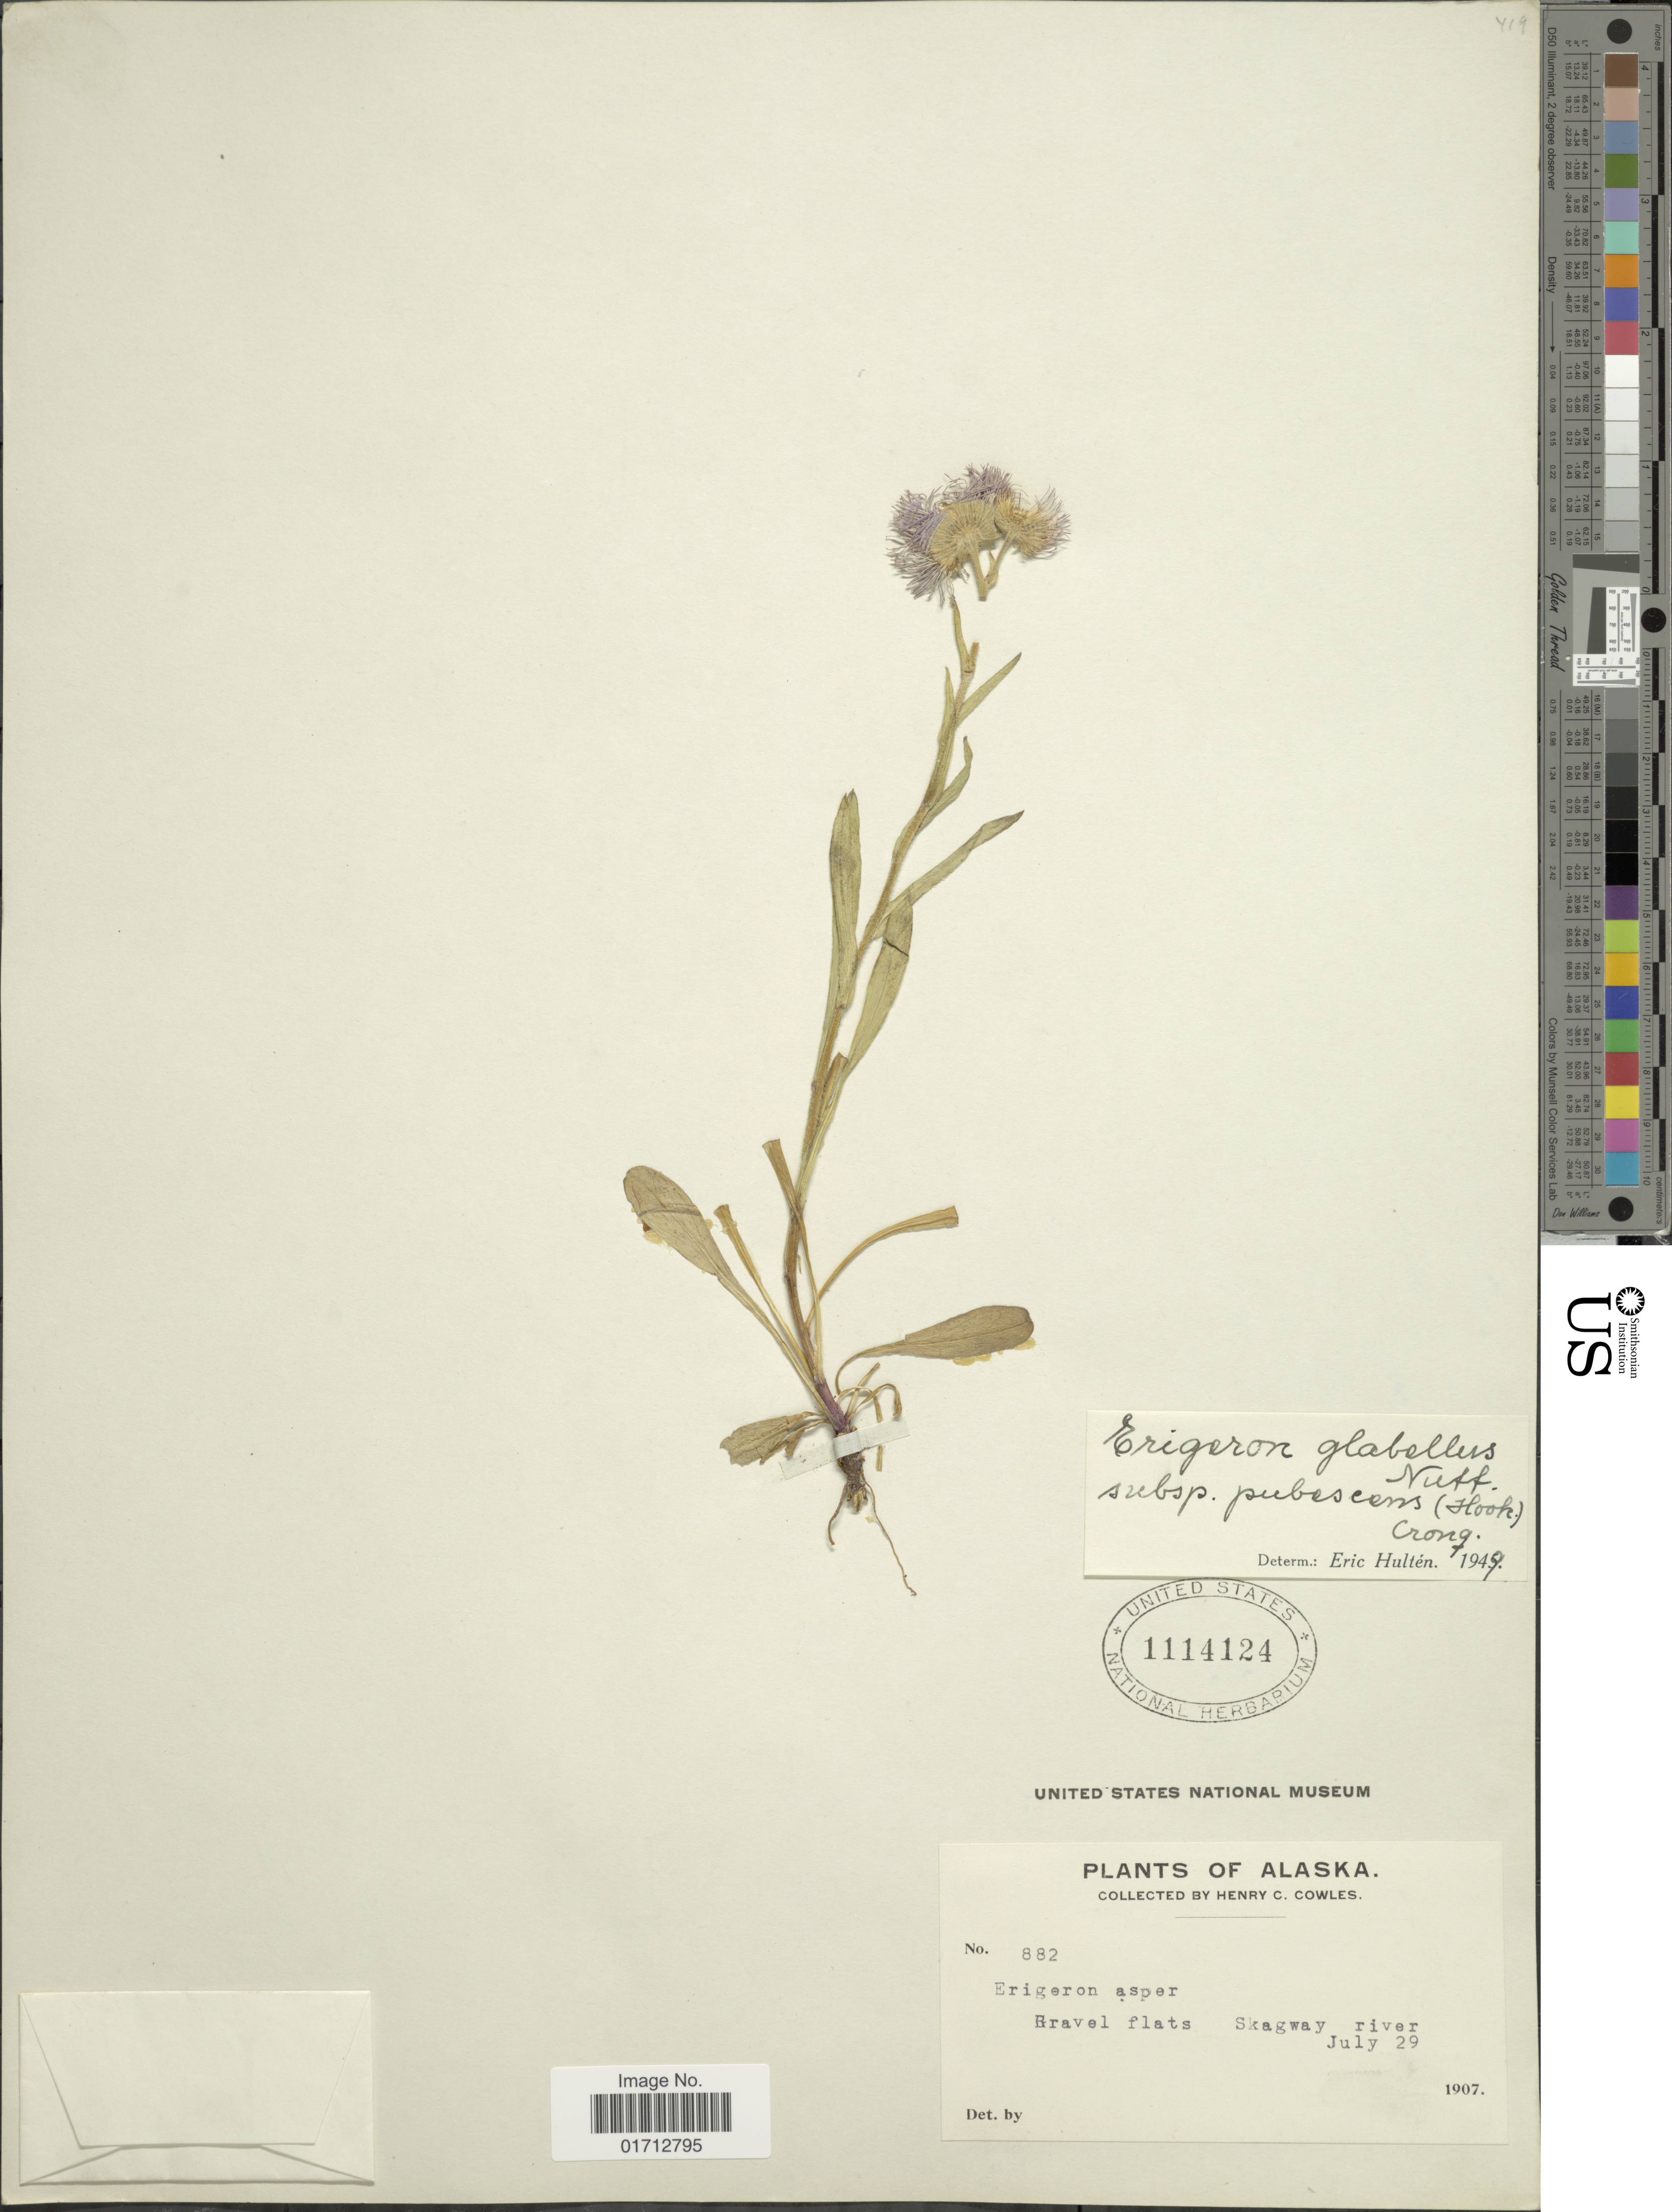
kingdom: Plantae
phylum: Tracheophyta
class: Magnoliopsida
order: Asterales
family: Asteraceae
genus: Erigeron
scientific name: Erigeron glabellus subsp. pubescens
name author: (Hook.) Cronq.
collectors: H. Cowles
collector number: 882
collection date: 1907-07-29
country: United States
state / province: Alaska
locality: Gravel flats, Skagway river.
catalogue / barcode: US 1114124